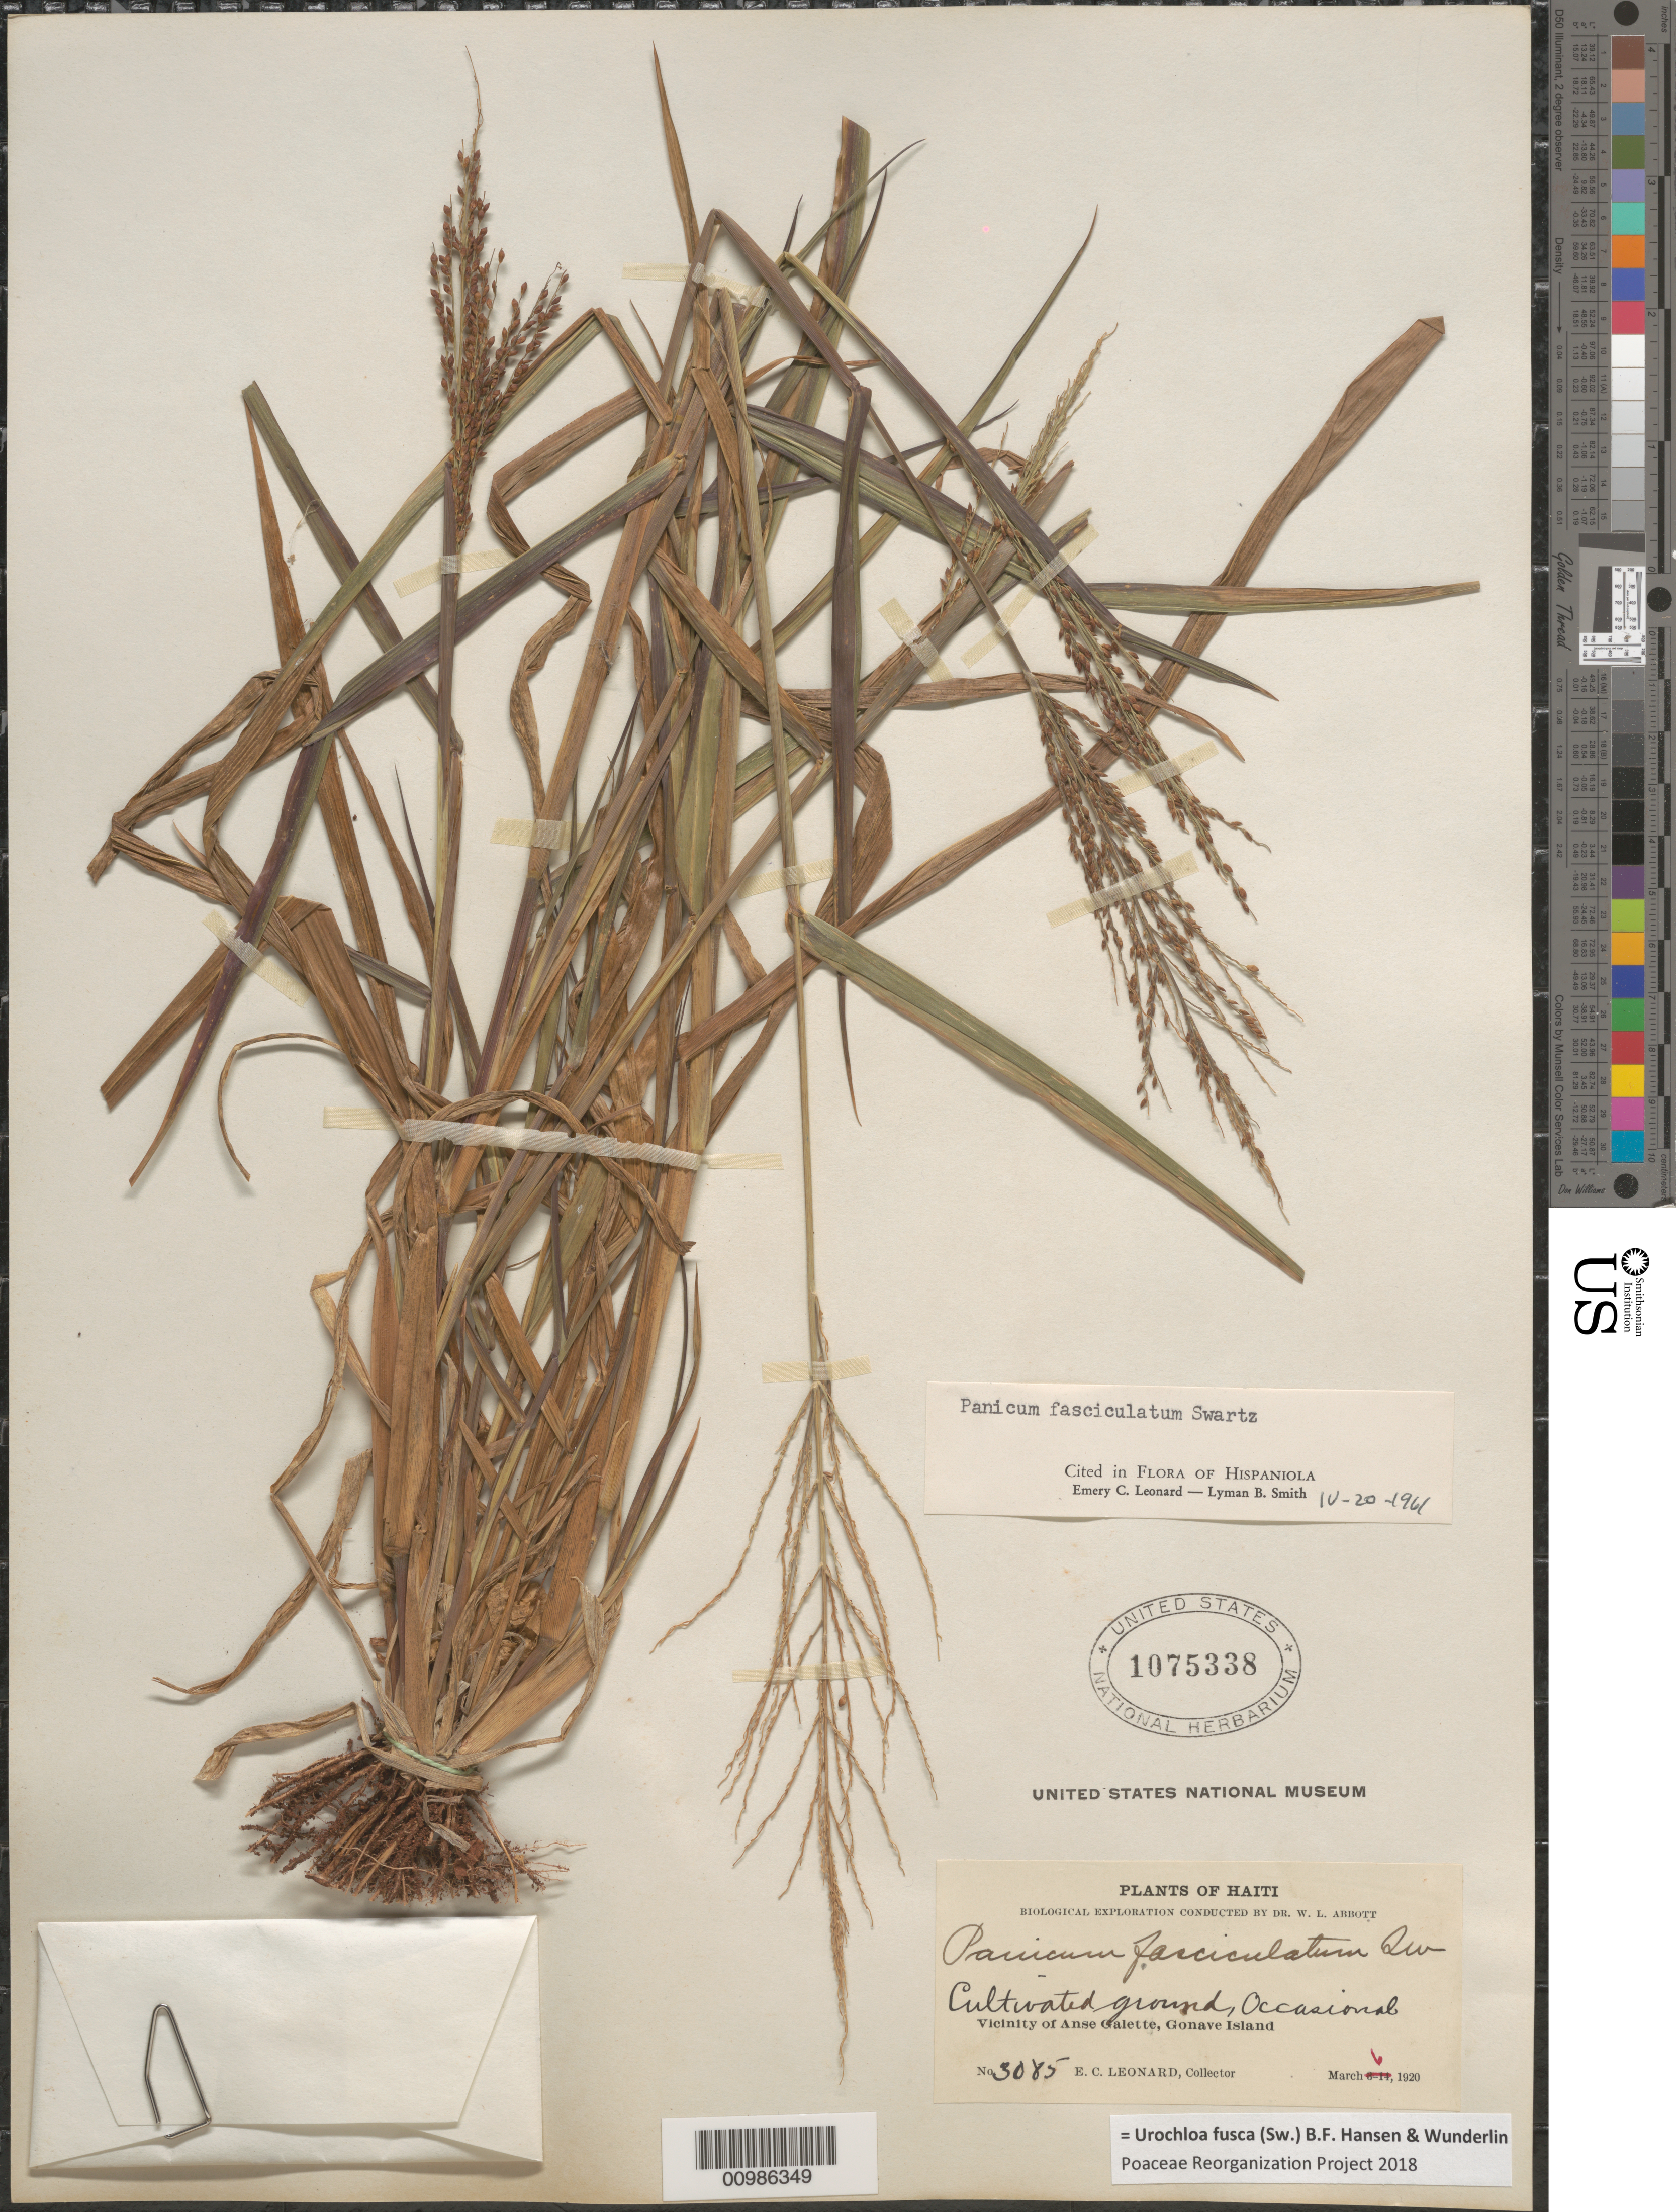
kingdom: Plantae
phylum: Tracheophyta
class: Liliopsida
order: Poales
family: Poaceae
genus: Brachiaria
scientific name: Brachiaria fasciculata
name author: (Sw.) Parodi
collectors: E. C. Leonard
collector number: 3085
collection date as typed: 06 Mar 1920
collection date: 1920-03-06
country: Haiti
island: Hispaniola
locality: Gonave Island, Vicinity of Anse Galette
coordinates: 0 N, 0 E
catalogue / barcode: US 1075338